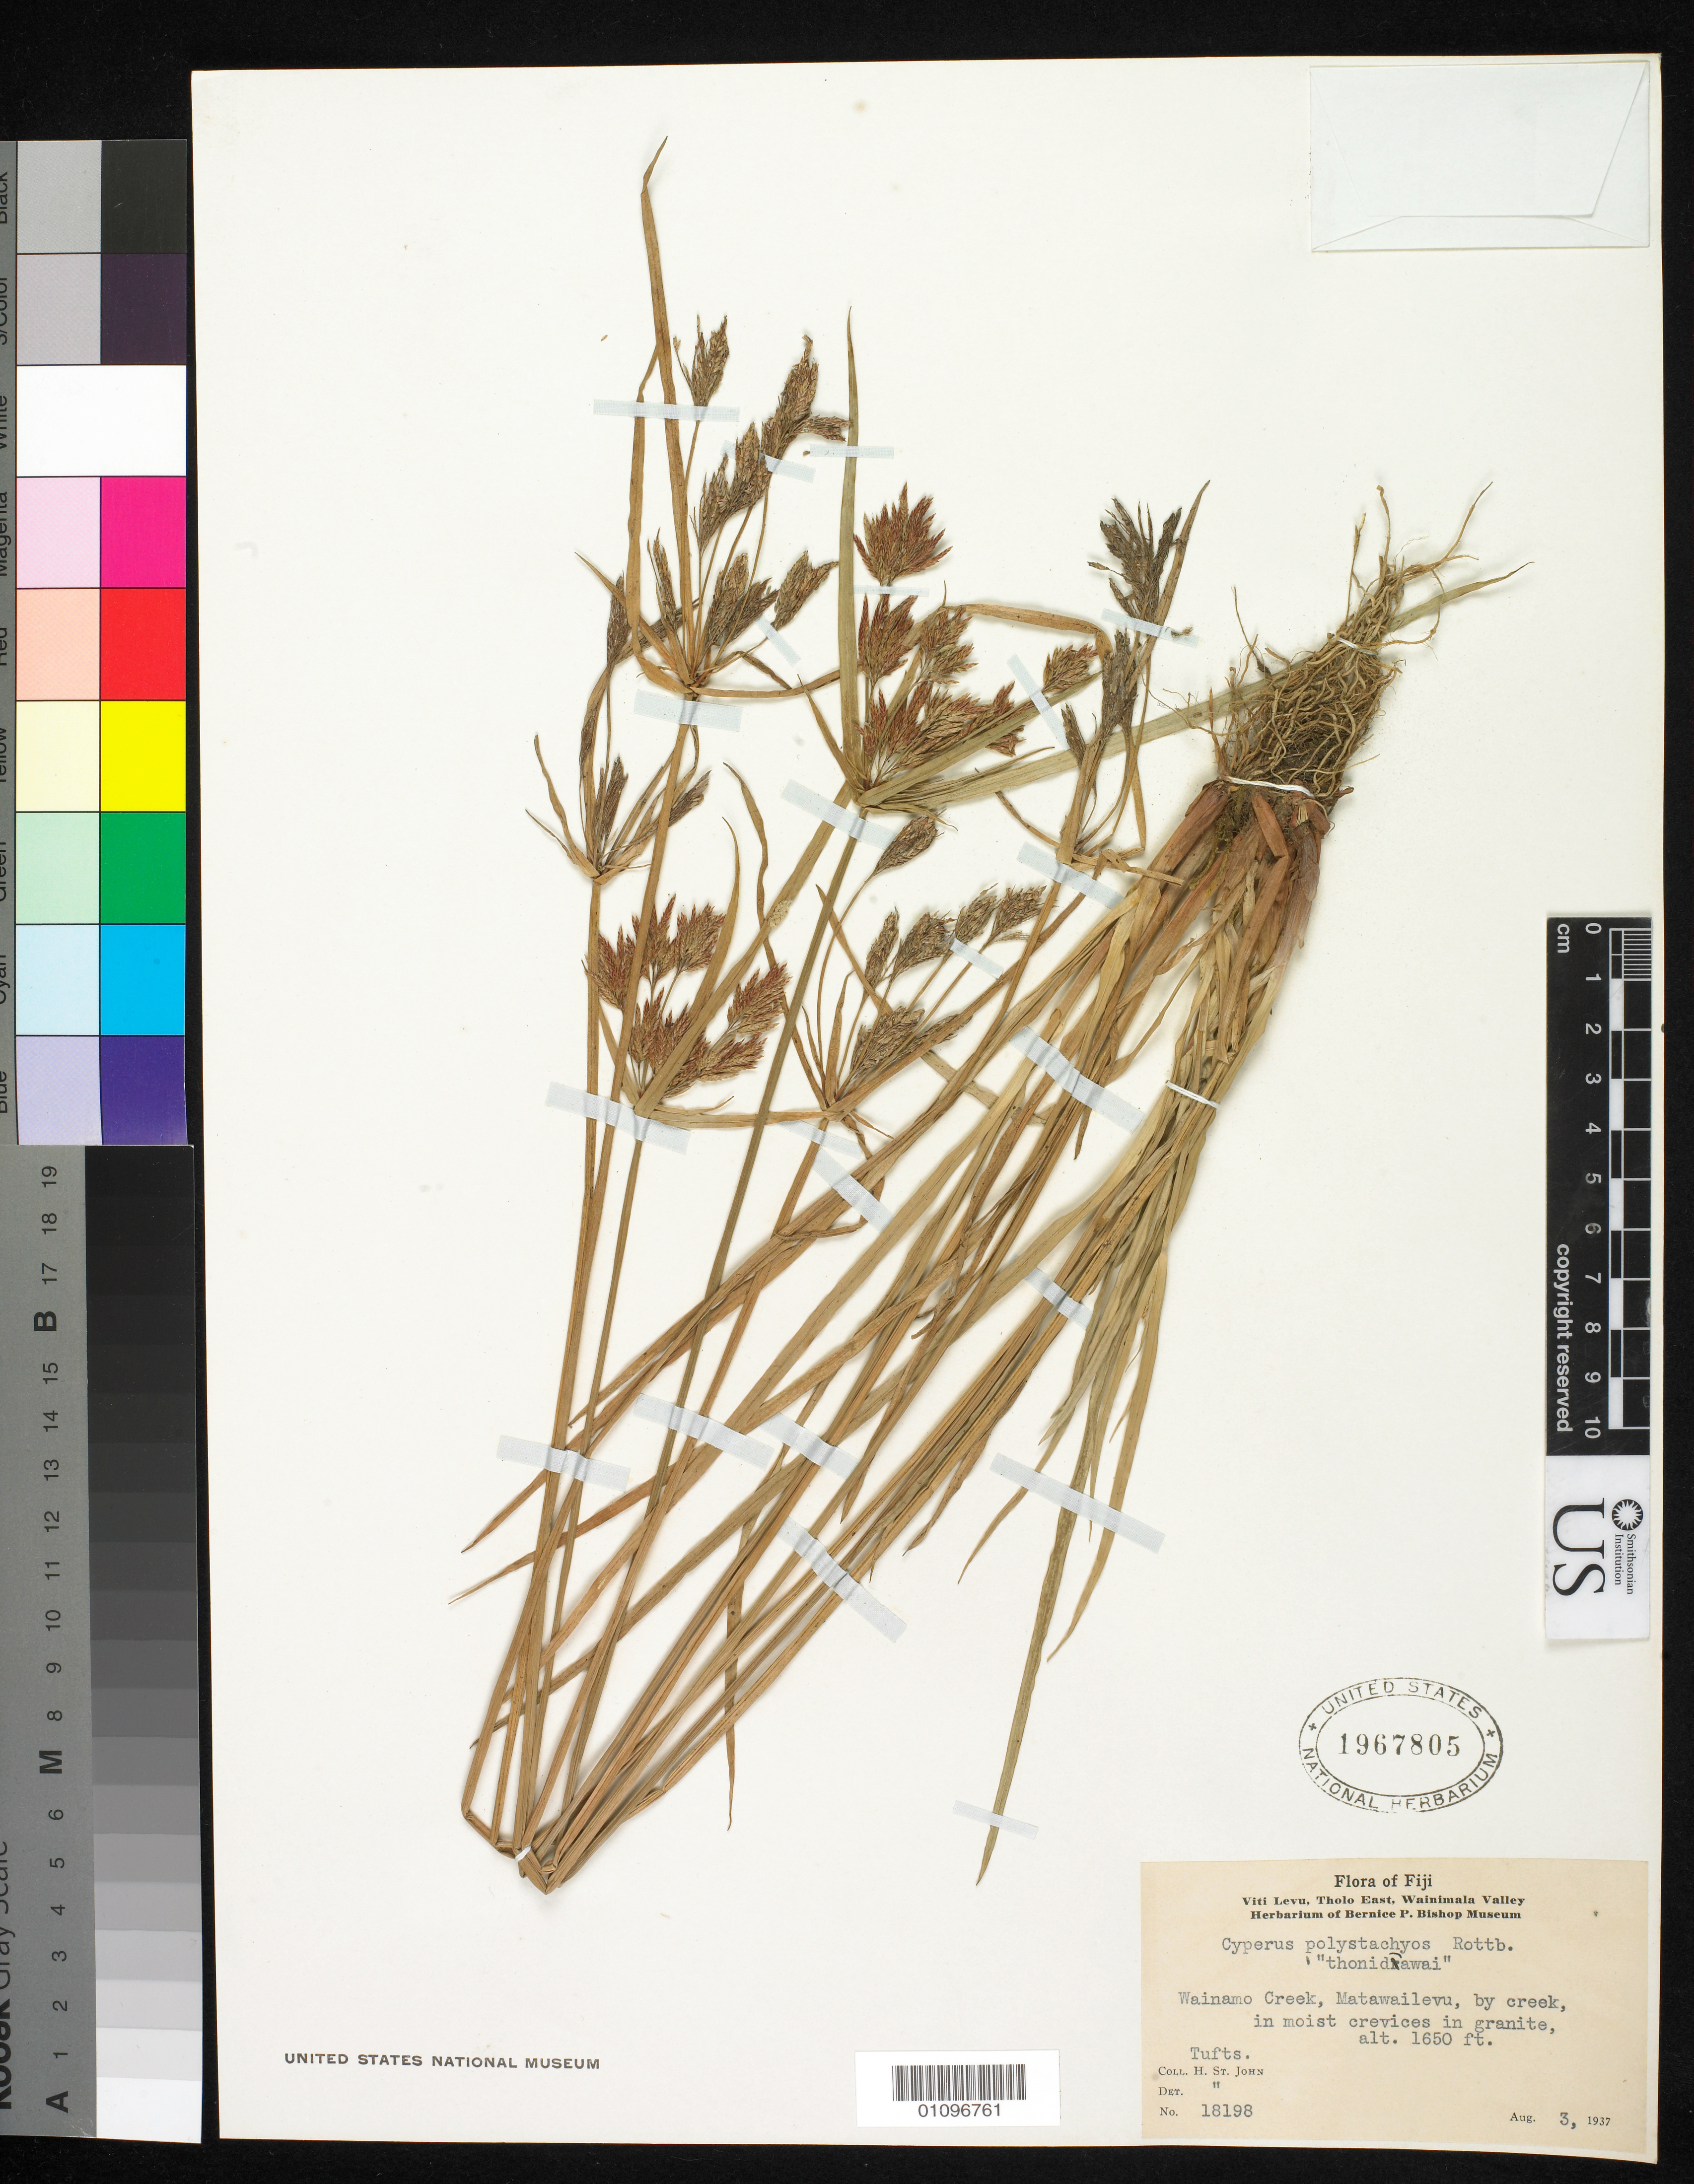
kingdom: Plantae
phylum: Tracheophyta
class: Liliopsida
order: Poales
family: Cyperaceae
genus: Cyperus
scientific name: Cyperus polystachyos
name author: Rottb.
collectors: H. St. John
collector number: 18198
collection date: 1937-08-03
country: Fiji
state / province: Tholo East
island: Viti Levu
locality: Wainmala Valley, Wainamo Creek, Matawailevu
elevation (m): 503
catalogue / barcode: US 1967805